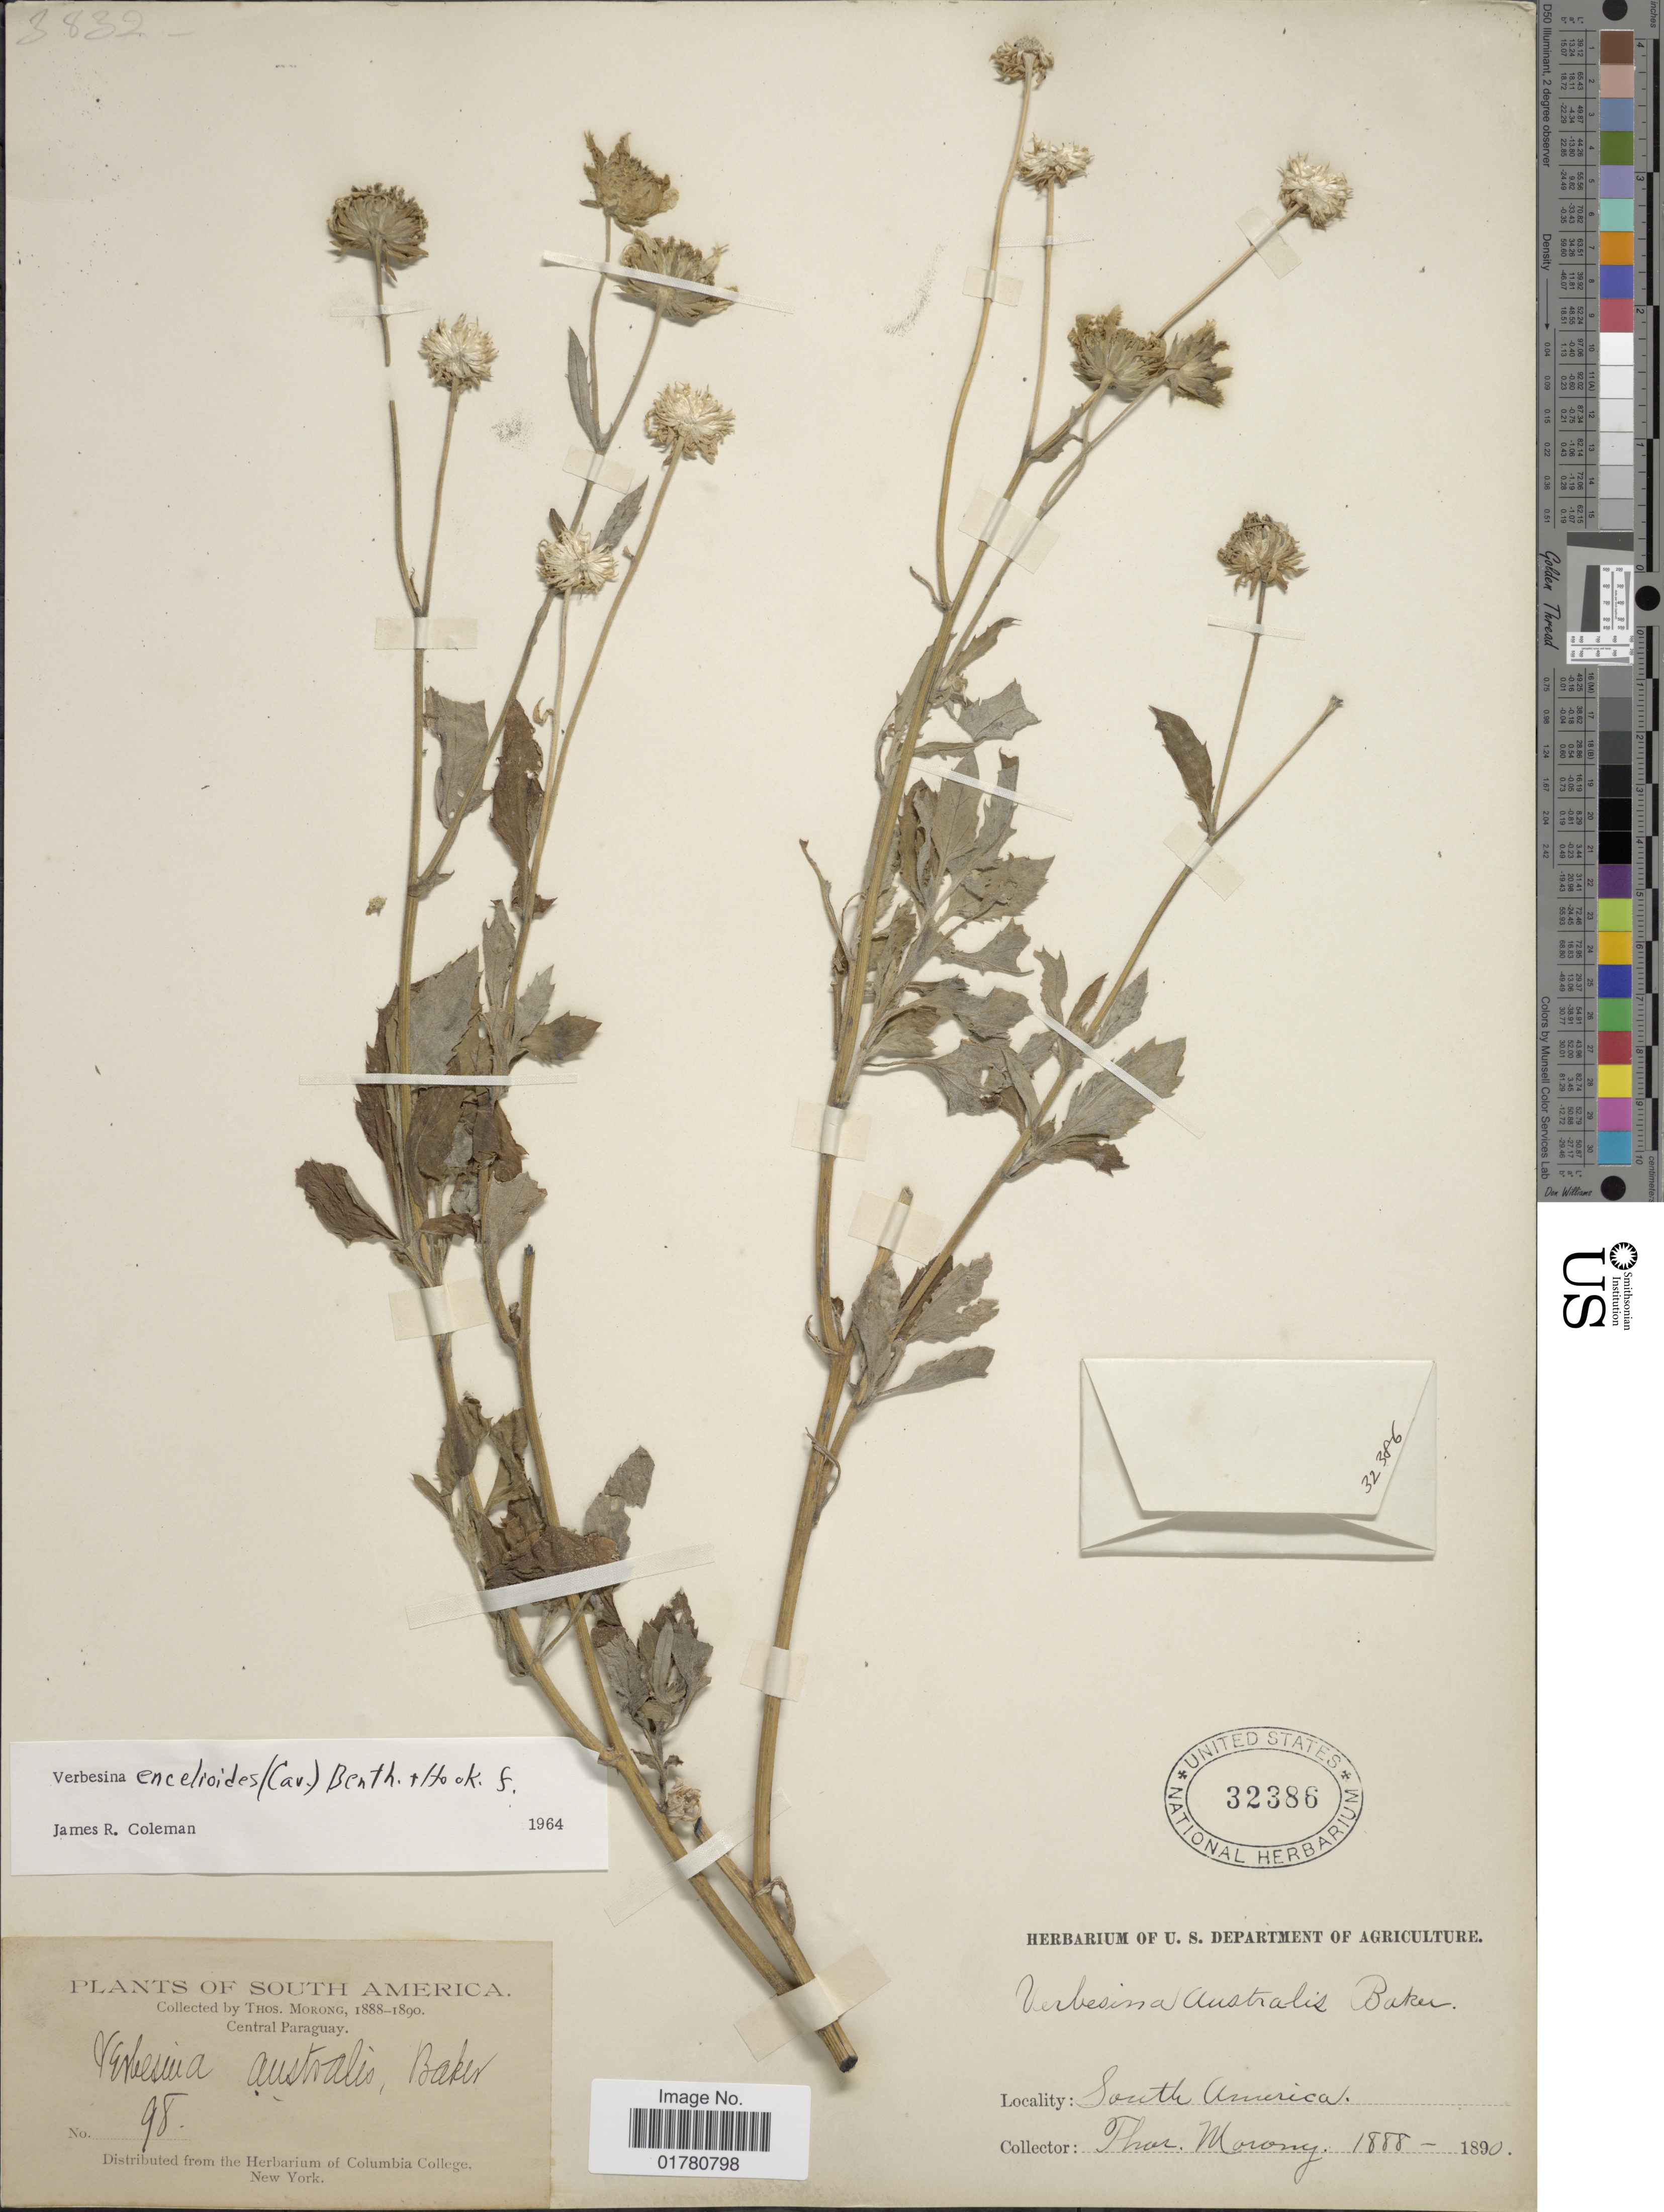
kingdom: Plantae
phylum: Tracheophyta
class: Magnoliopsida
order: Asterales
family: Asteraceae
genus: Verbesina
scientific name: Verbesina encelioides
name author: (Cav.) Benth. & Hook. ex A. Gray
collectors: ex herb. T. Morong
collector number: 98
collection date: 1888/1890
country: Paraguay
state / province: Central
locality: Central Paraguay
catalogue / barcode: US 32386